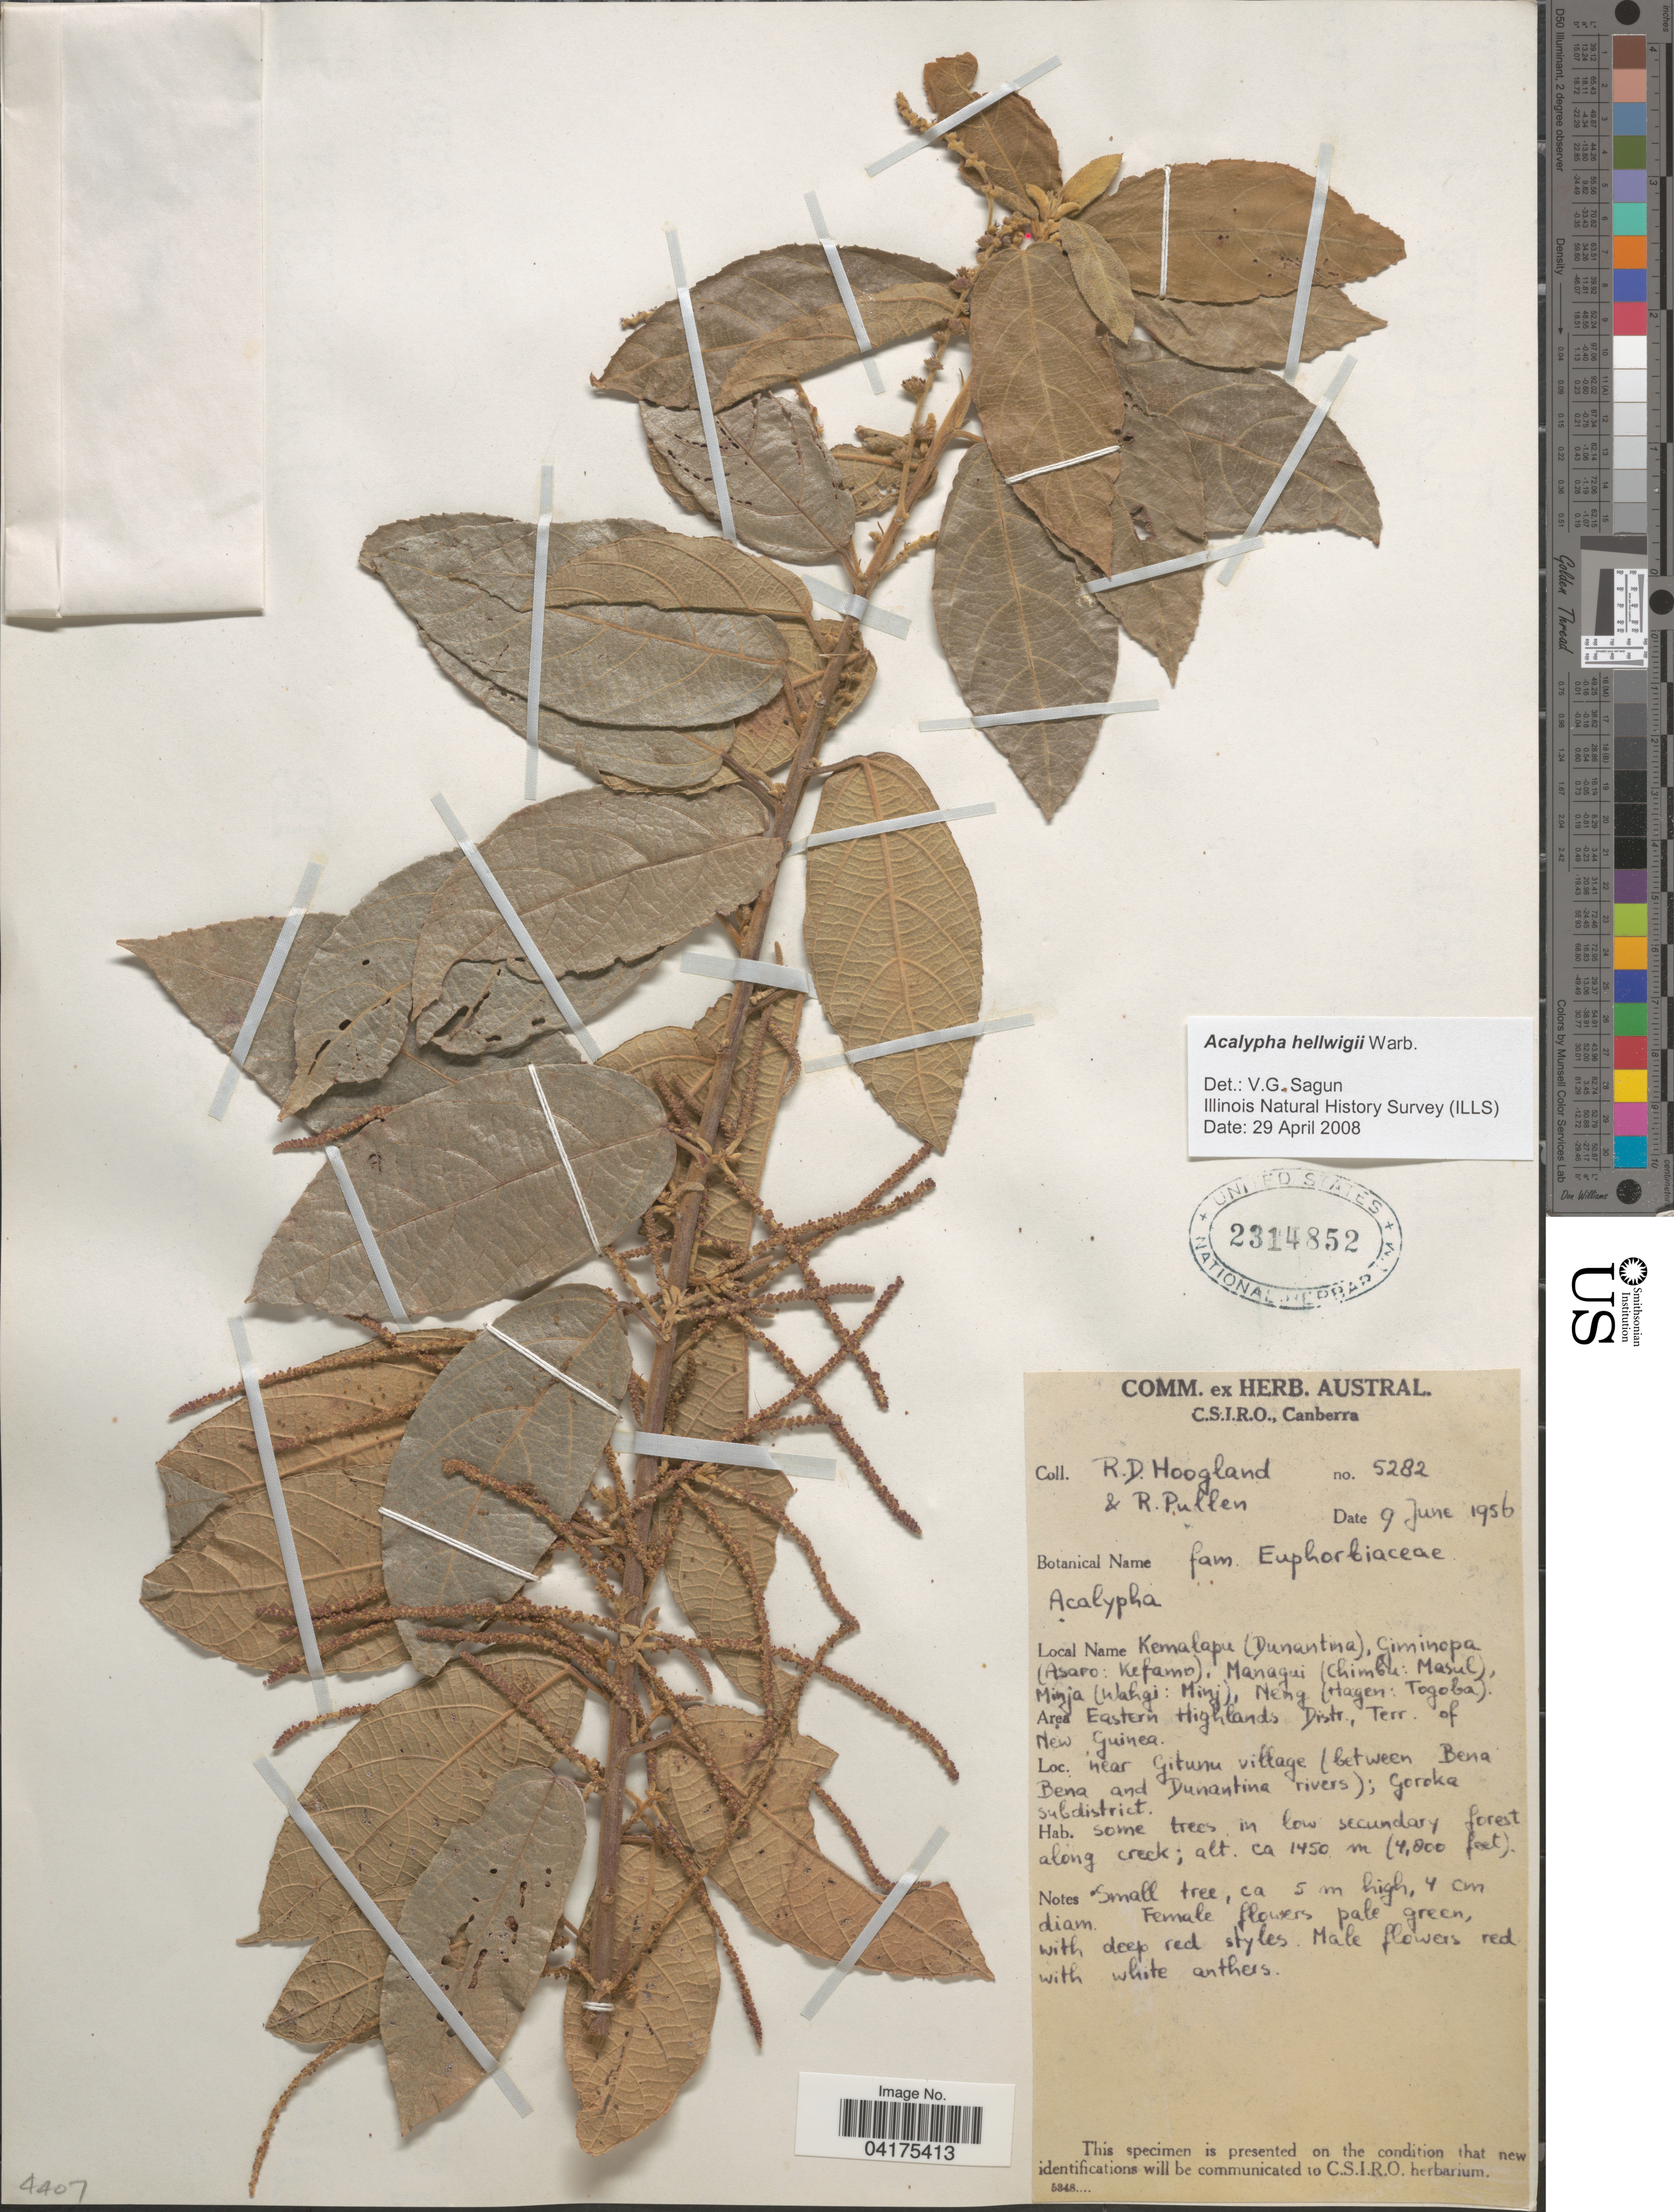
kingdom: Plantae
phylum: Tracheophyta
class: Magnoliopsida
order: Malpighiales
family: Euphorbiaceae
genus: Acalypha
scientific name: Acalypha hellwigii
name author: Warb.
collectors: R. D. Hoogland & R. Pullen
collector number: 5282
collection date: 1956-06-09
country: Papua New Guinea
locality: Eastern Highlands Distr., Terr. of New Guinea. Near Gitunu village (between Bena Bena and Dunantina rivers); Goroka subdistrict.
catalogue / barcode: US 2314852